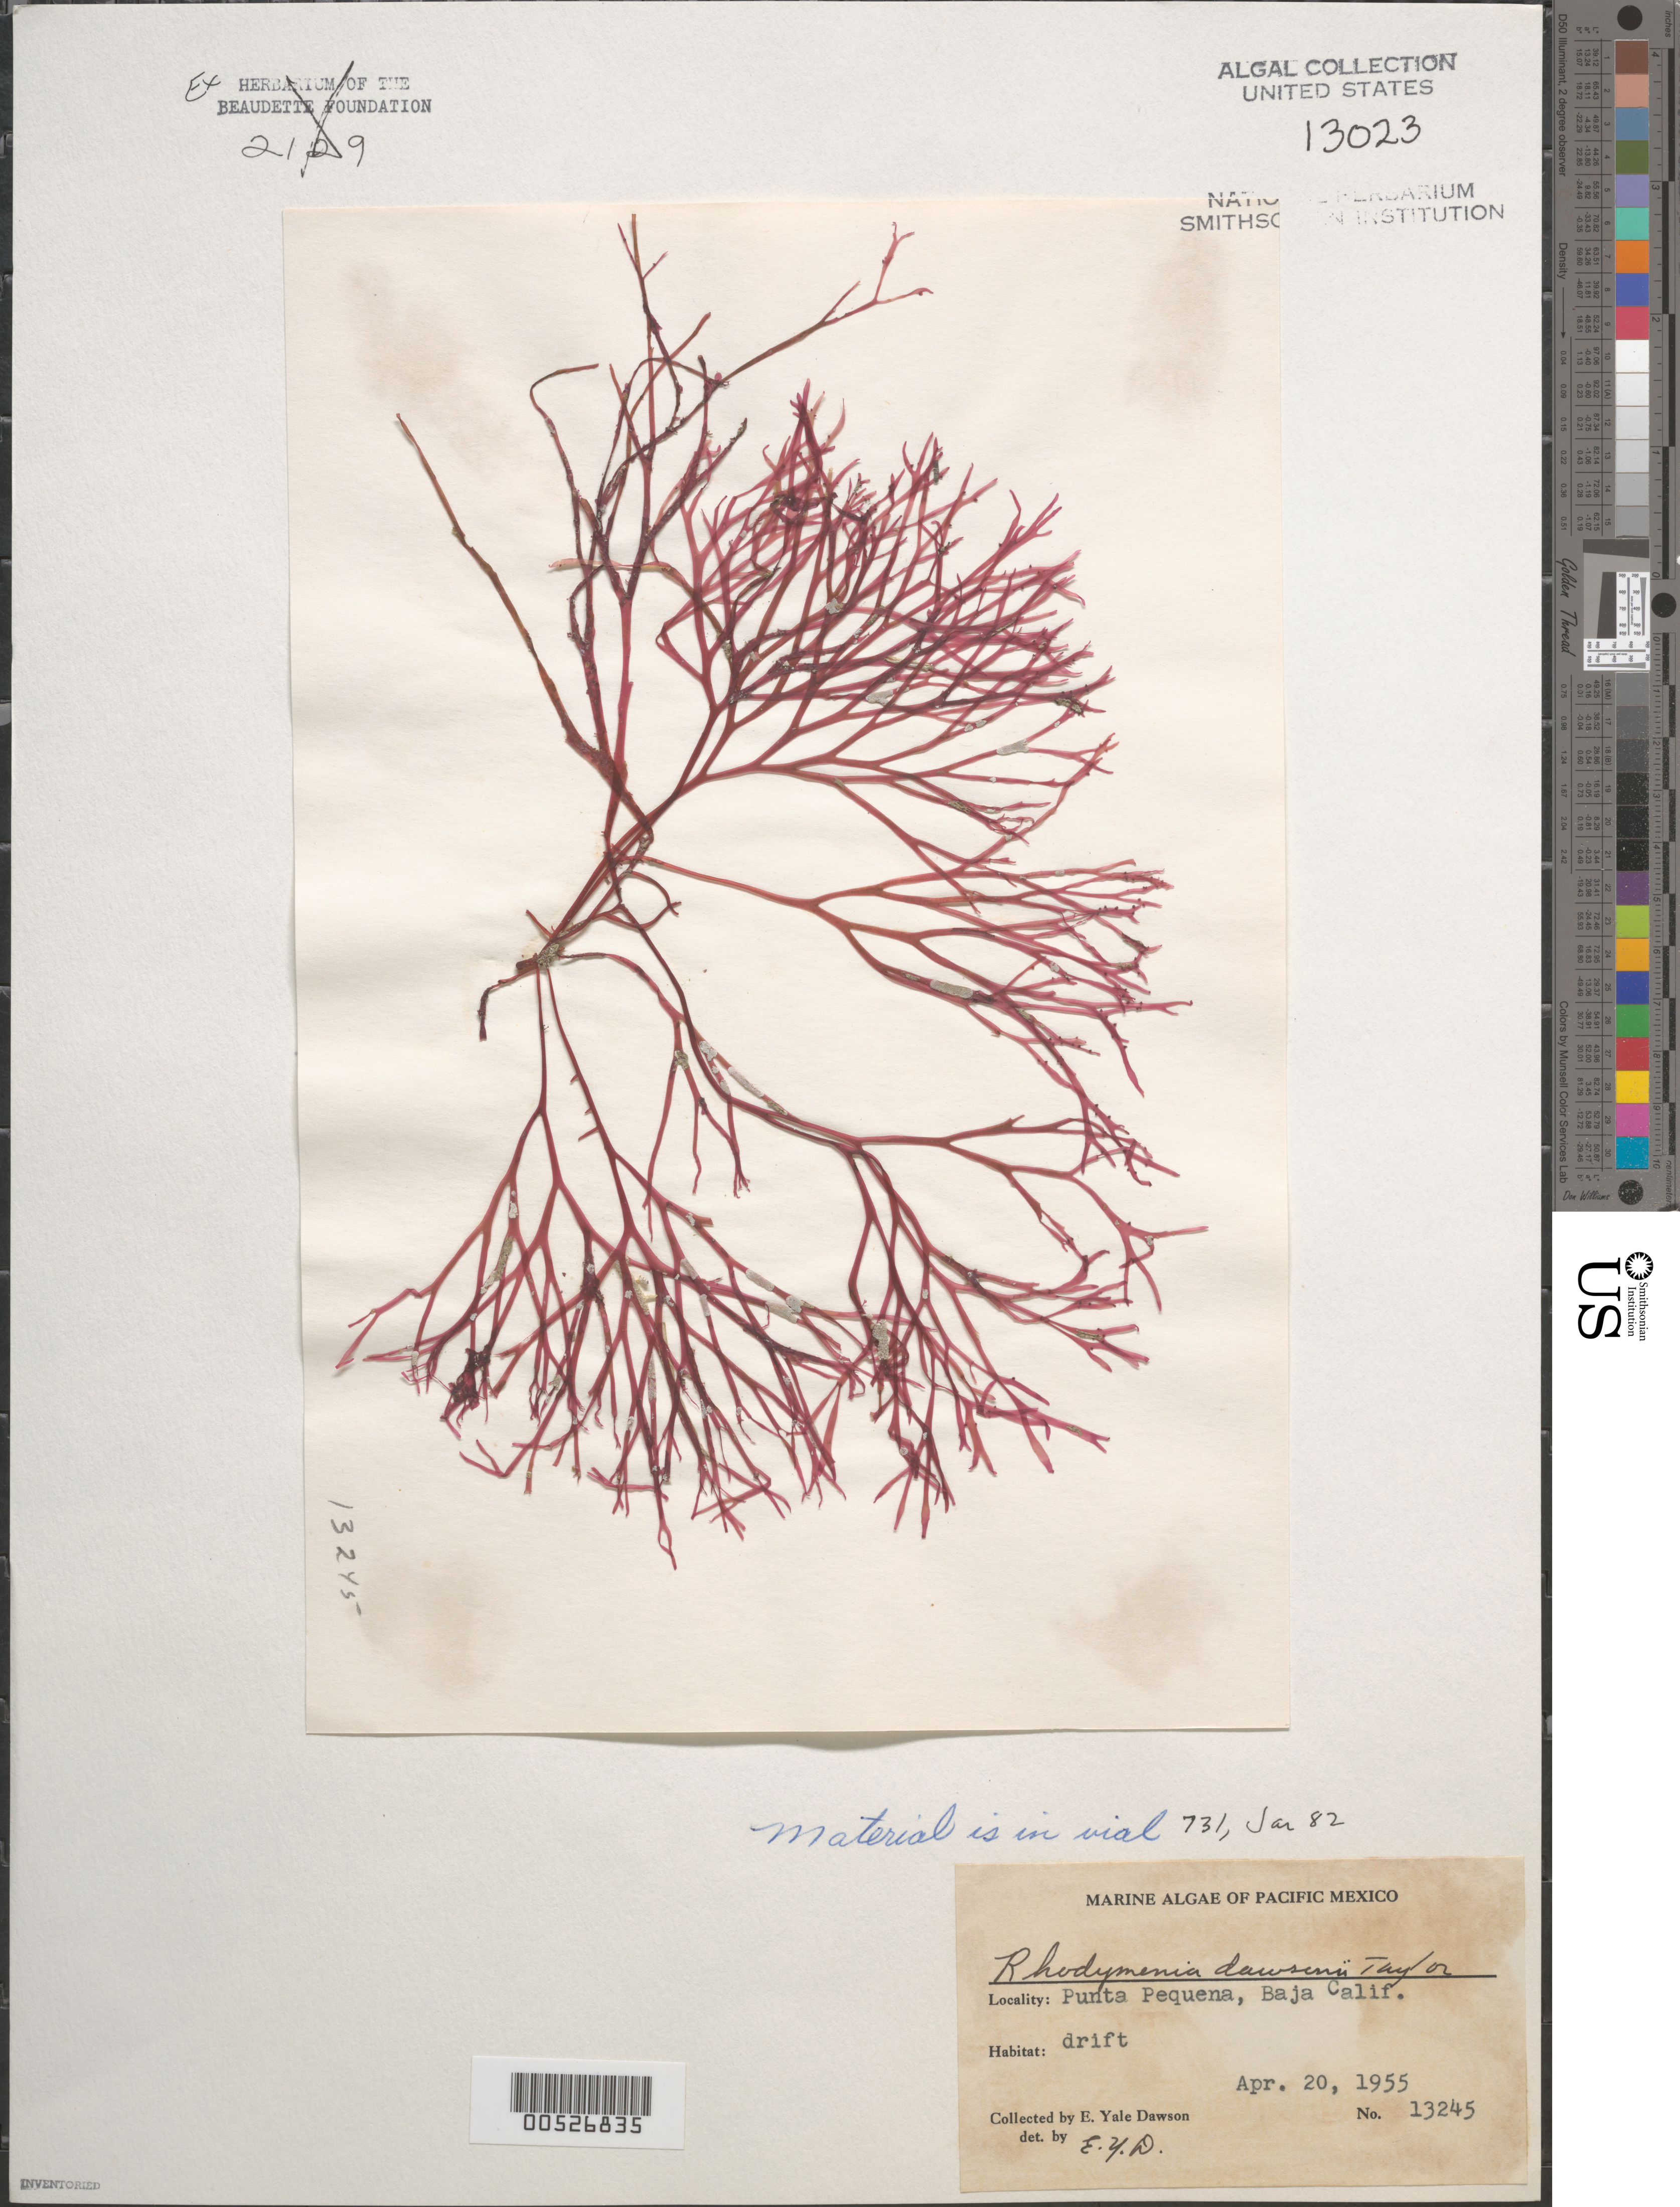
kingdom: Plantae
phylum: Rhodophyta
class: Florideophyceae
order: Rhodymeniales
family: Rhodymeniaceae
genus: Rhodymenia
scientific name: Rhodymenia dawsonii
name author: W.R. Taylor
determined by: Dawson, E. Y.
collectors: E. Y. Dawson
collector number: EYD 13245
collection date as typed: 20 Apr 1955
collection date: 1955-04-20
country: Mexico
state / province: Baja California Sur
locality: Punta Pequena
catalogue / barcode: US 13023